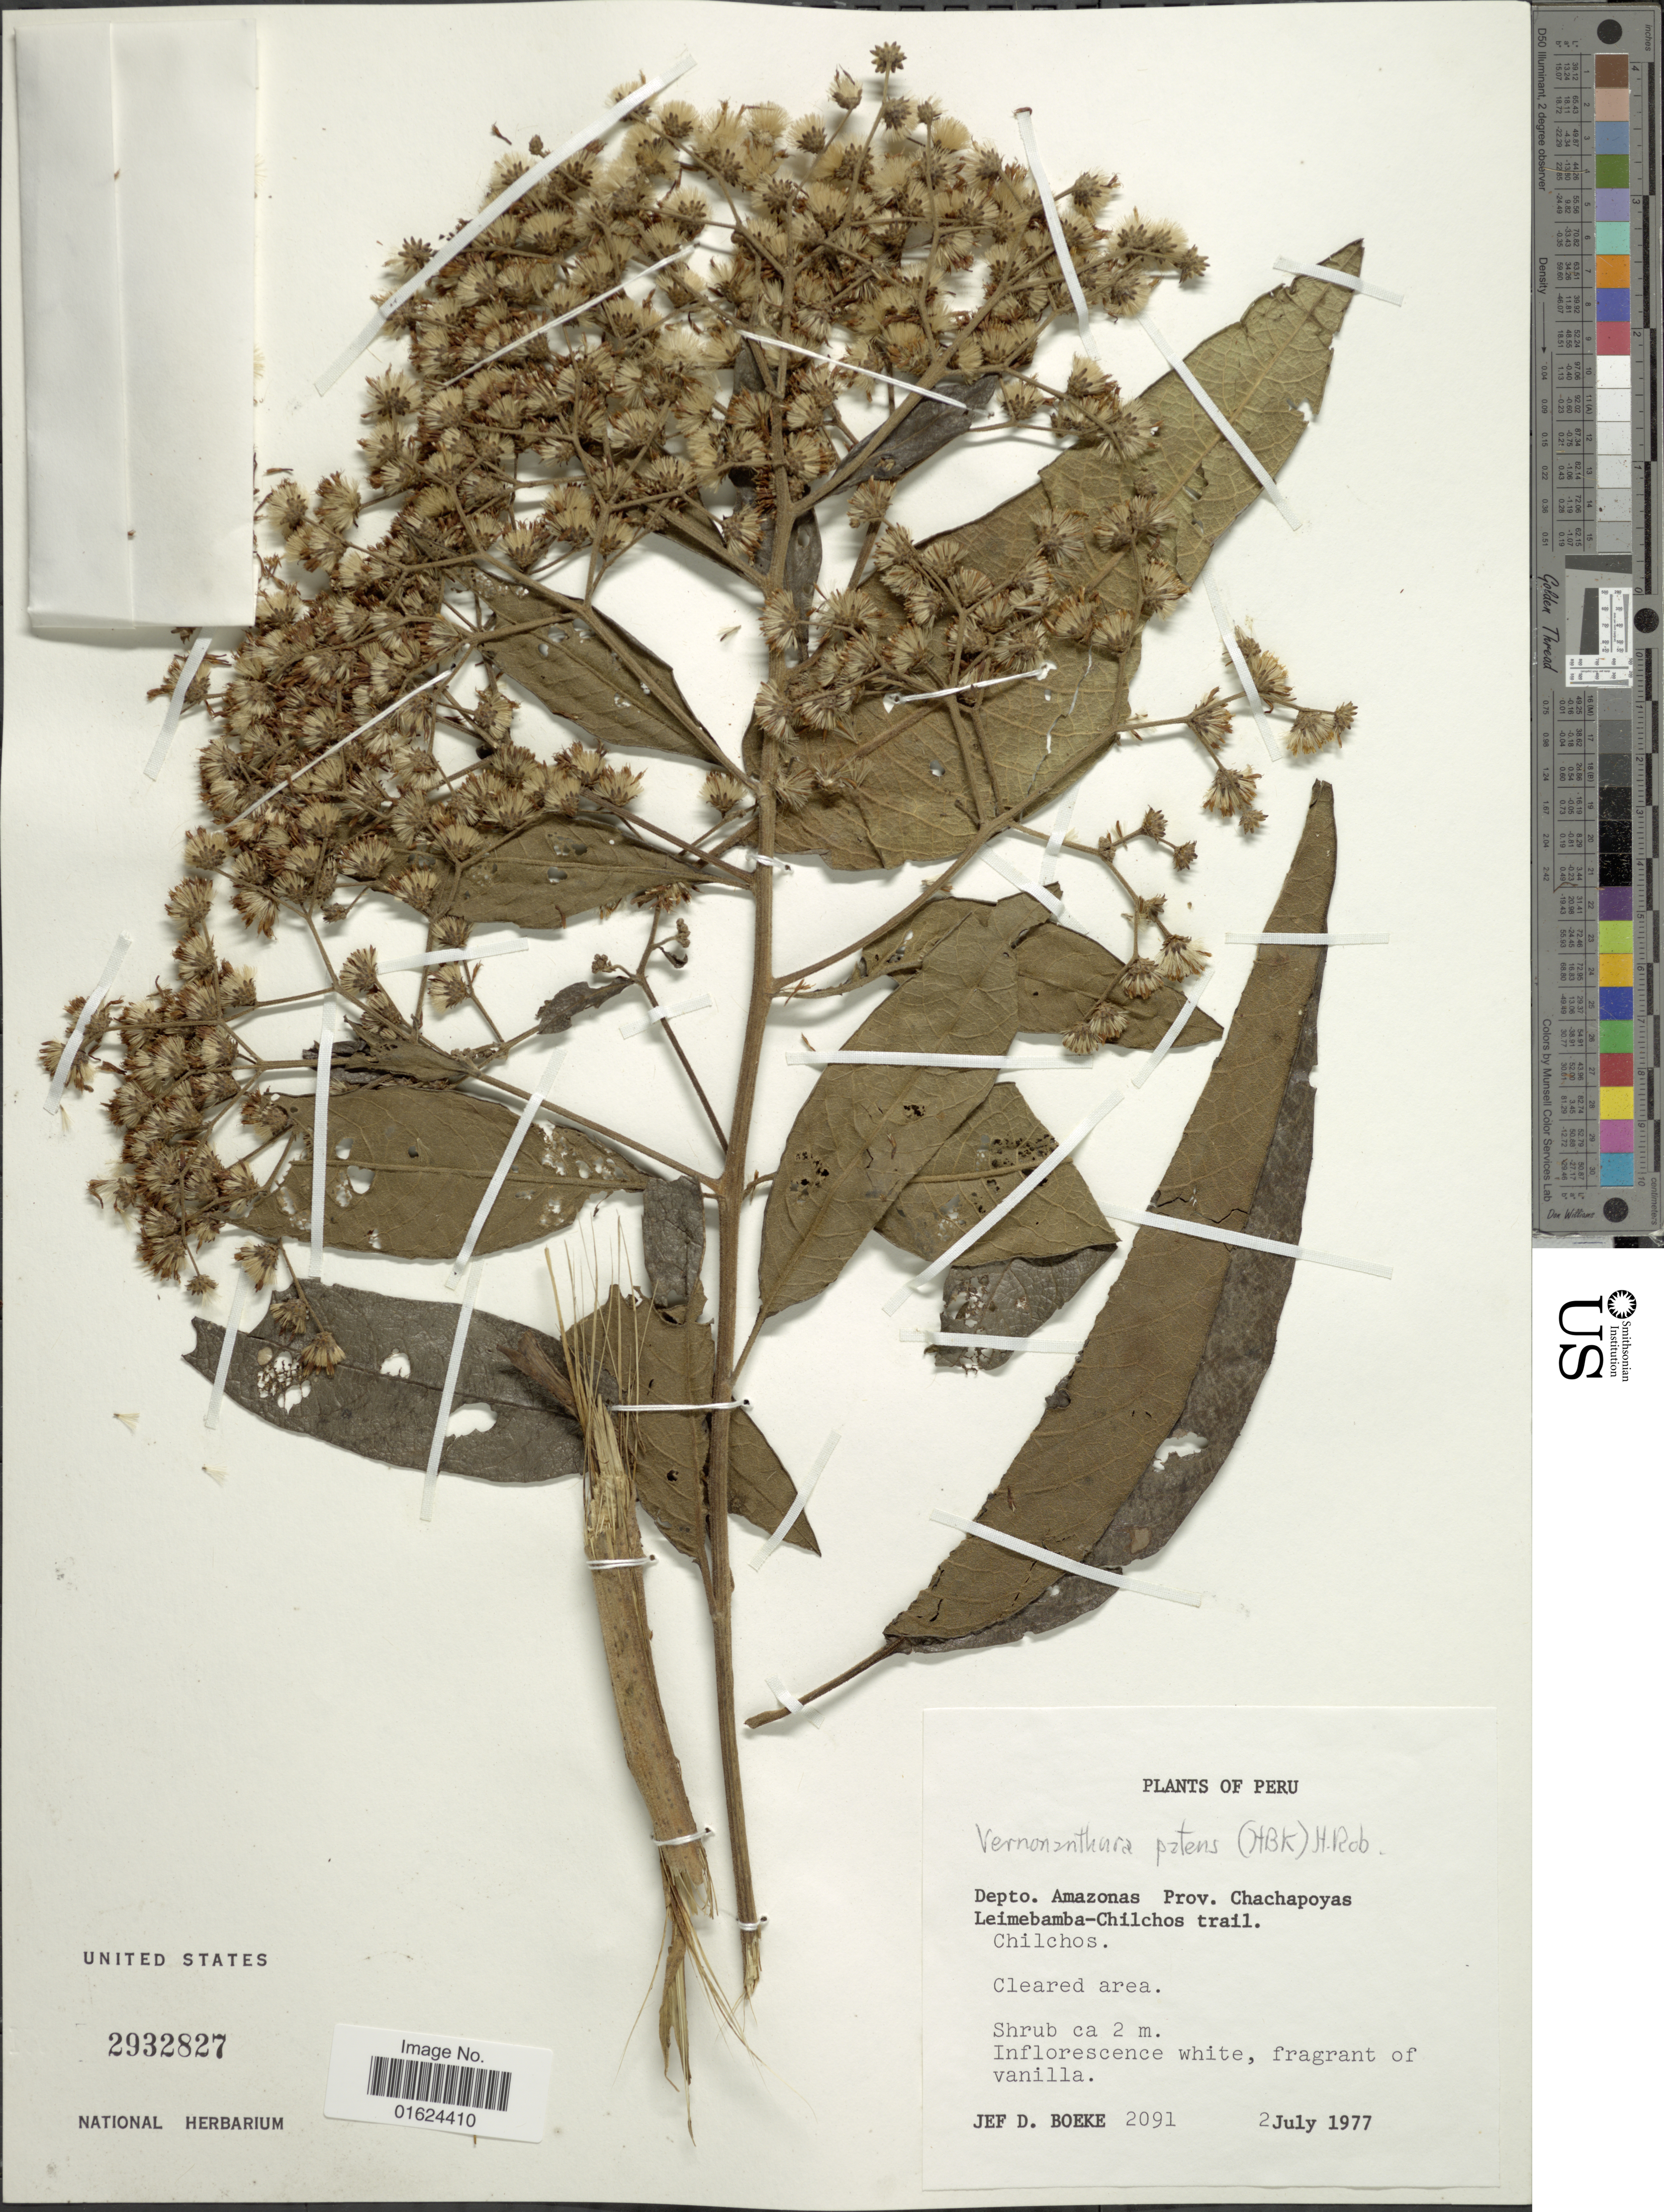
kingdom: Plantae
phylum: Tracheophyta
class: Magnoliopsida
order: Asterales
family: Asteraceae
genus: Vernonanthura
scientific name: Vernonanthura patens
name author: (Kunth) H. Rob.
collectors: J. D. Boeke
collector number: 2091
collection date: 1977-07-02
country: Peru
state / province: Amazonas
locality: Depto. Amazonas, prov. Chachapoyas, Leimebamba-Chilcjos trail, Chilchos, Cleared area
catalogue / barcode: US 2932827